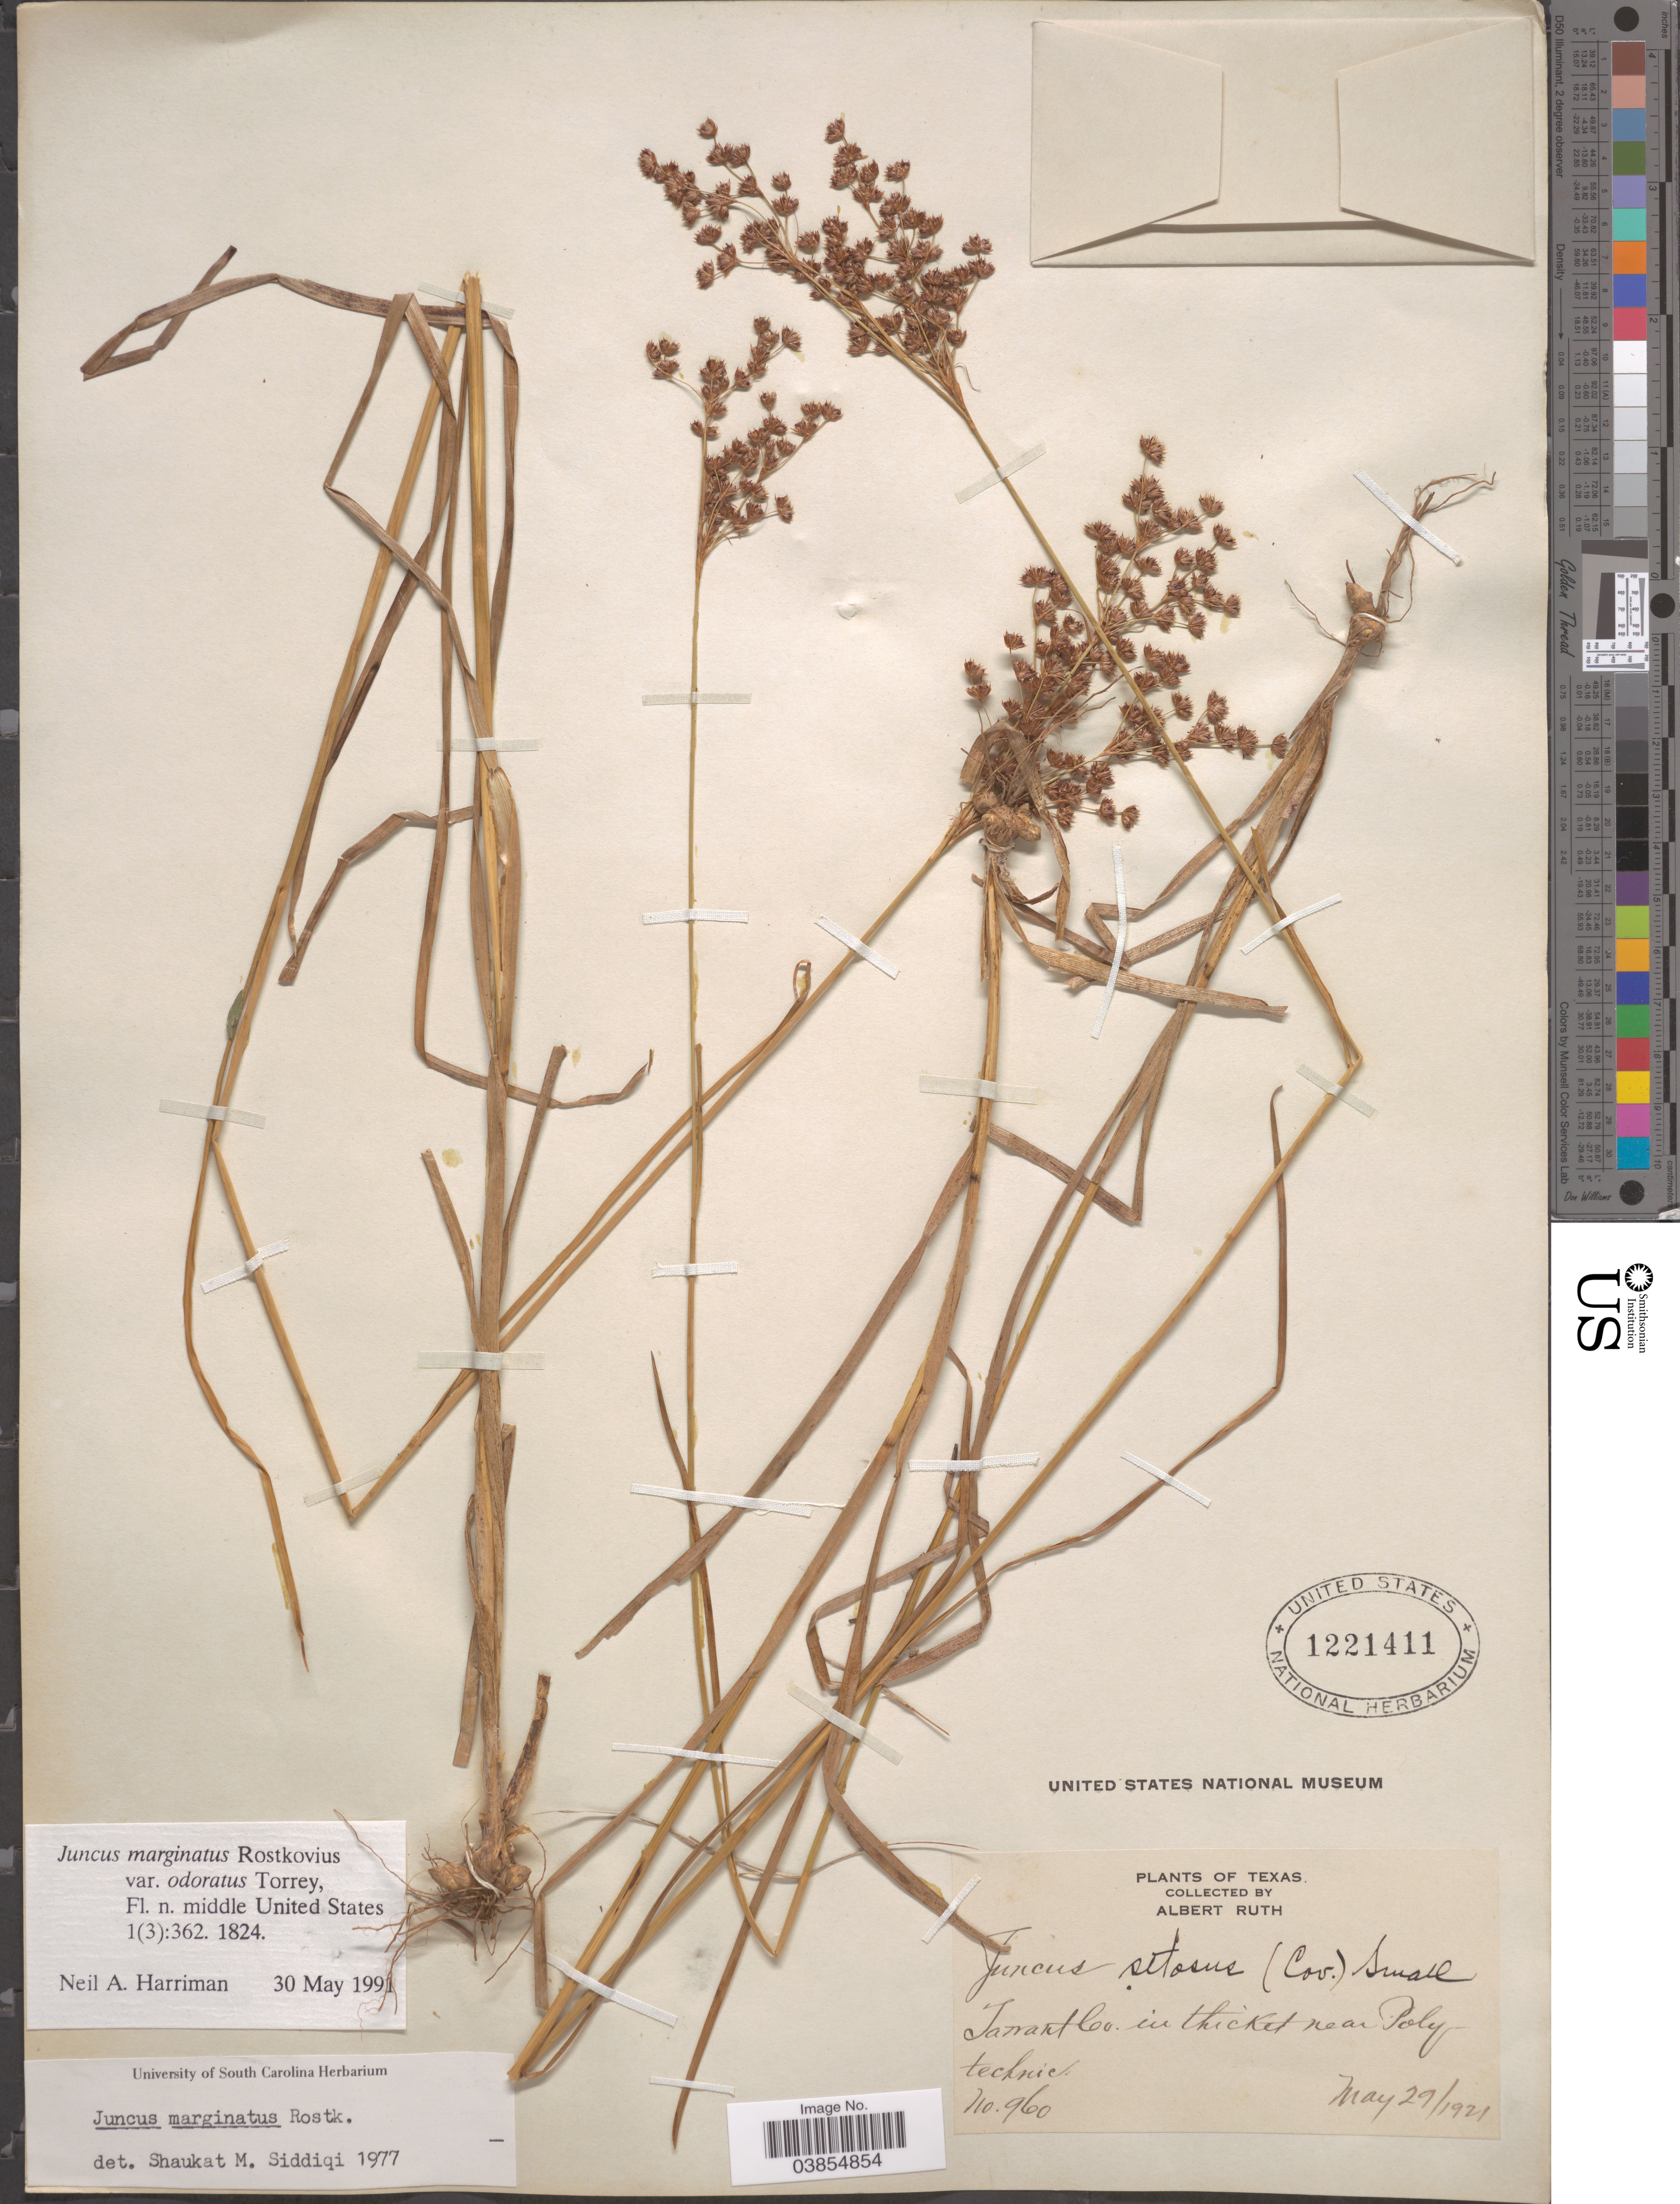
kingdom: Plantae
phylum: Tracheophyta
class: Liliopsida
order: Poales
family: Juncaceae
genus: Juncus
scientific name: Juncus marginatus var. odoratus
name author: Torr.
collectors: A. Ruth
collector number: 960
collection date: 1921-05-29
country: United States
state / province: Texas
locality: Tarrant Co. in thicket near Polytechnic.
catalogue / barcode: US 1221411